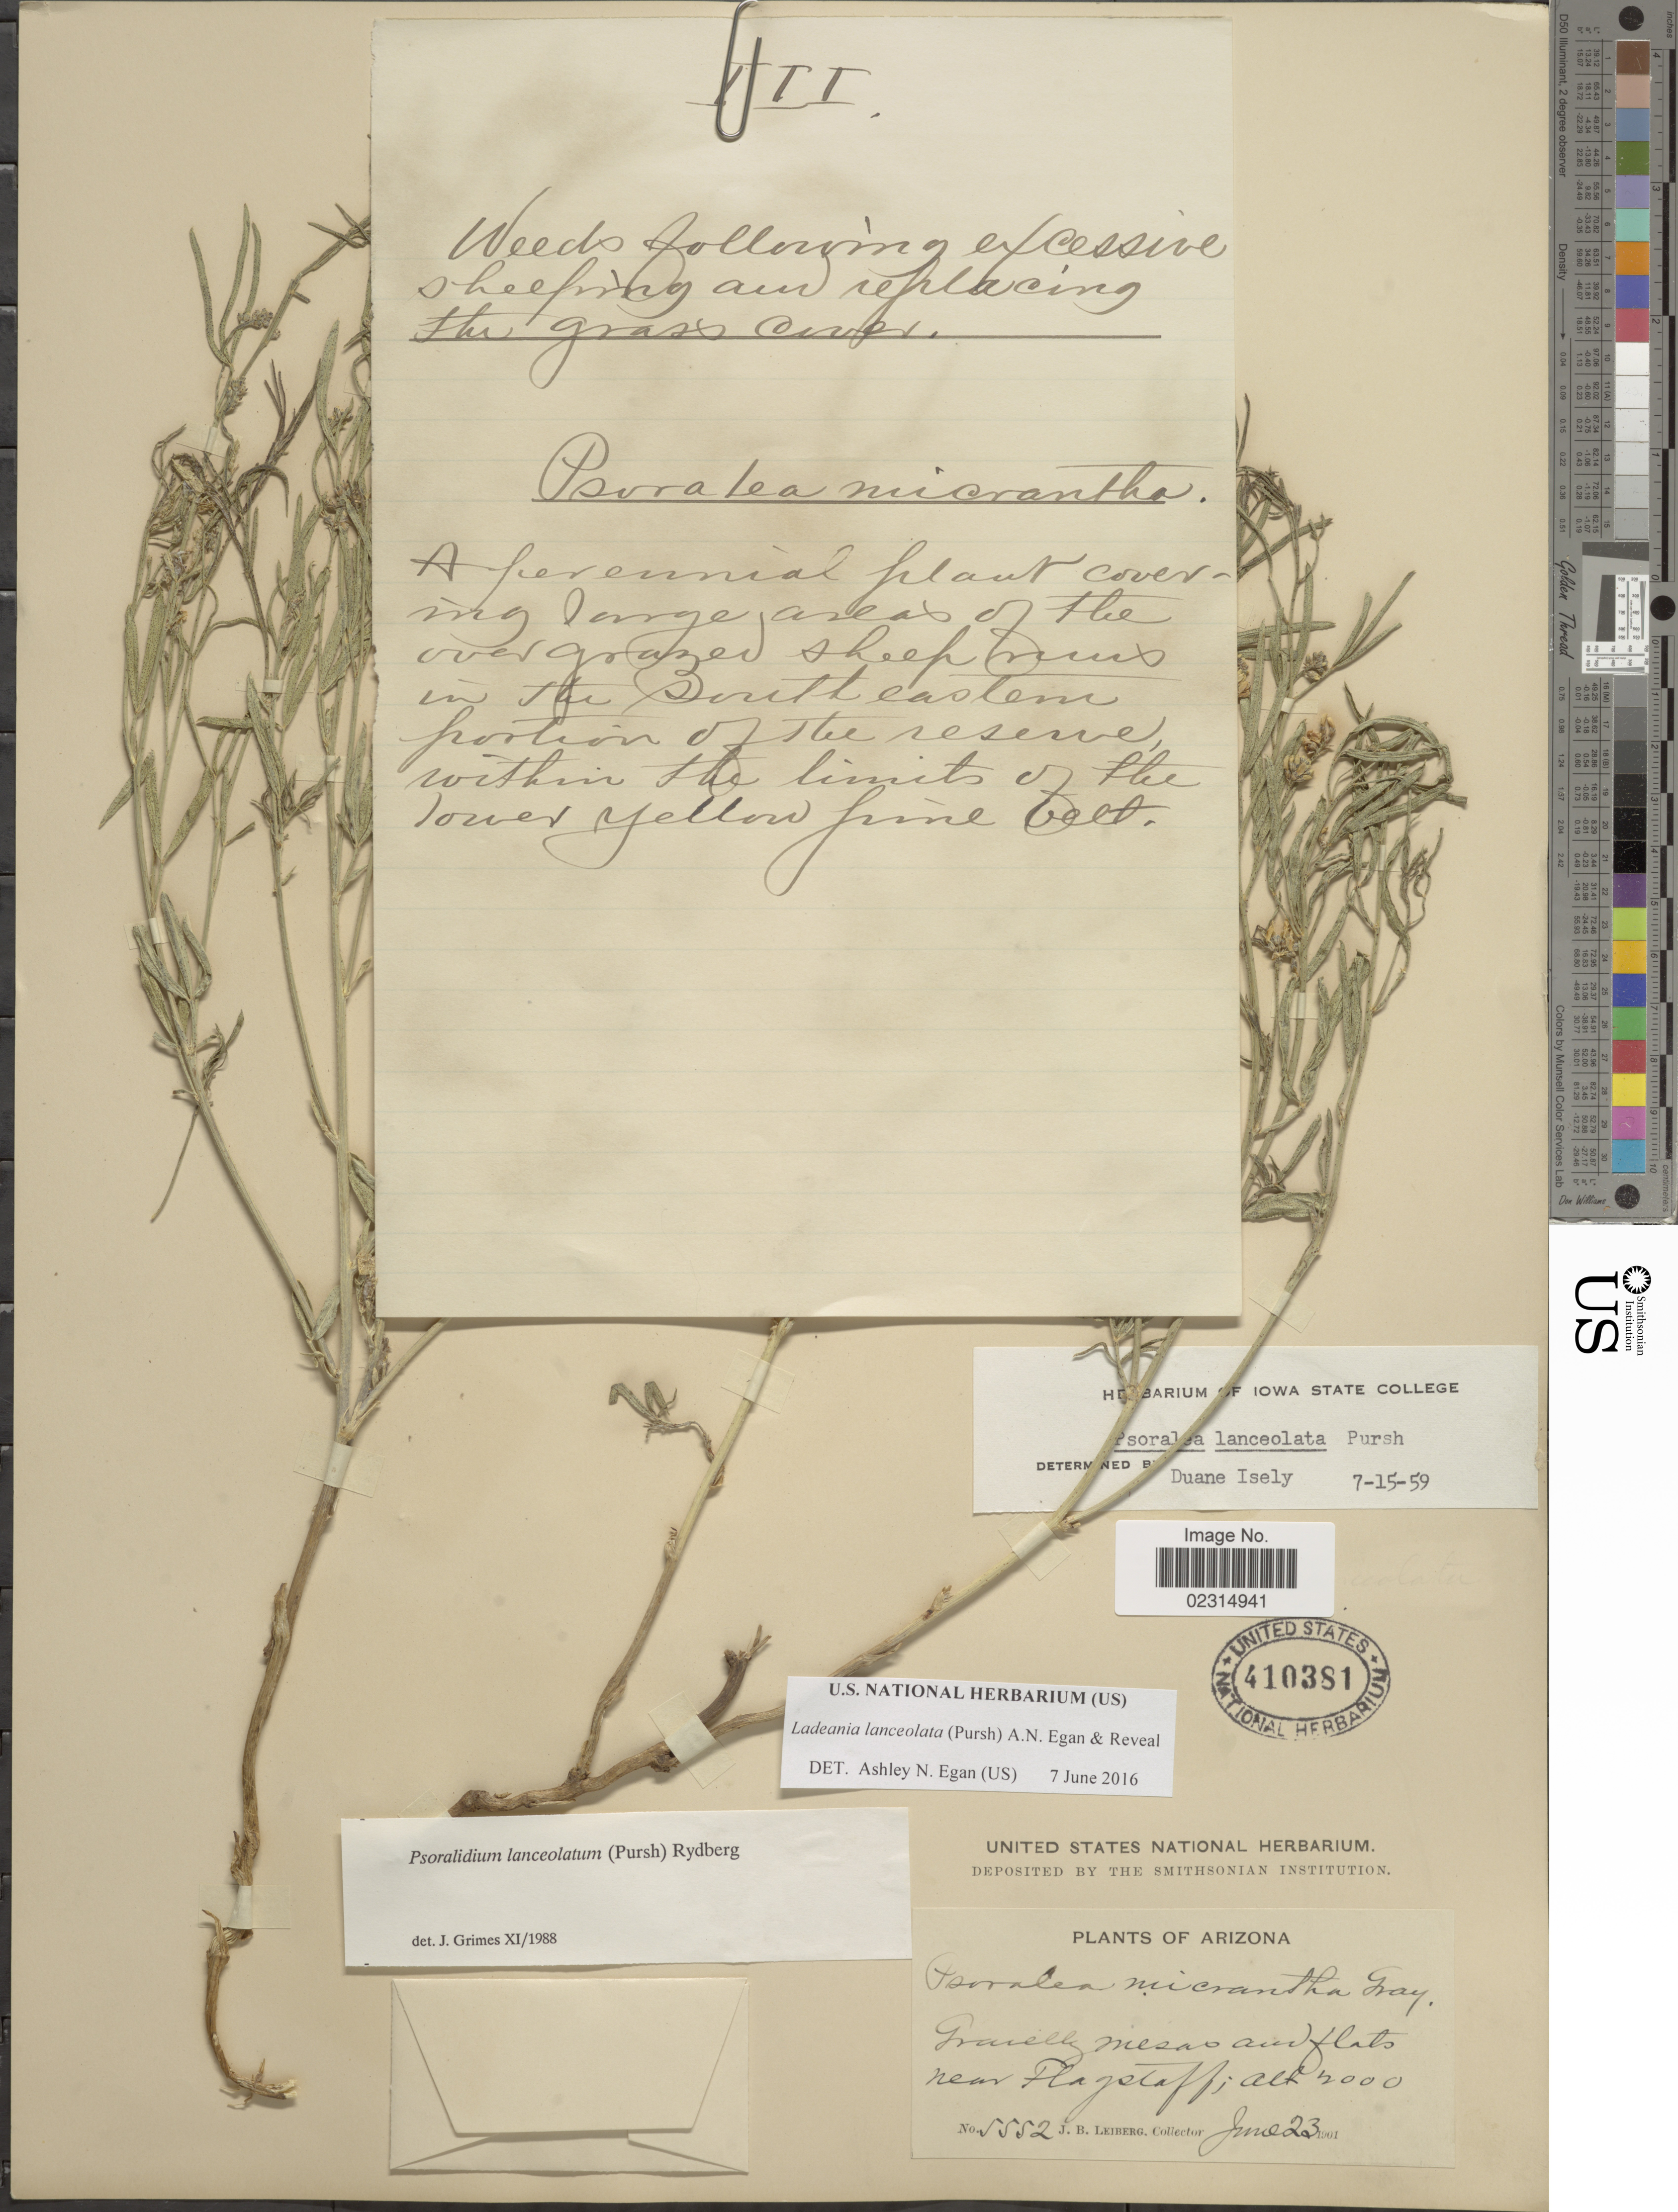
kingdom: Plantae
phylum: Tracheophyta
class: Magnoliopsida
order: Fabales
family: Fabaceae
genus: Ladeania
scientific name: Ladeania lanceolata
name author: (Pursh) A.N. Egan & Reveal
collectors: J. B. Leiberg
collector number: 5552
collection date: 1901-06-23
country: United States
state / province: Arizona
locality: Gravelly mesas and flats near Flagstaff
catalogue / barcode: US 410381